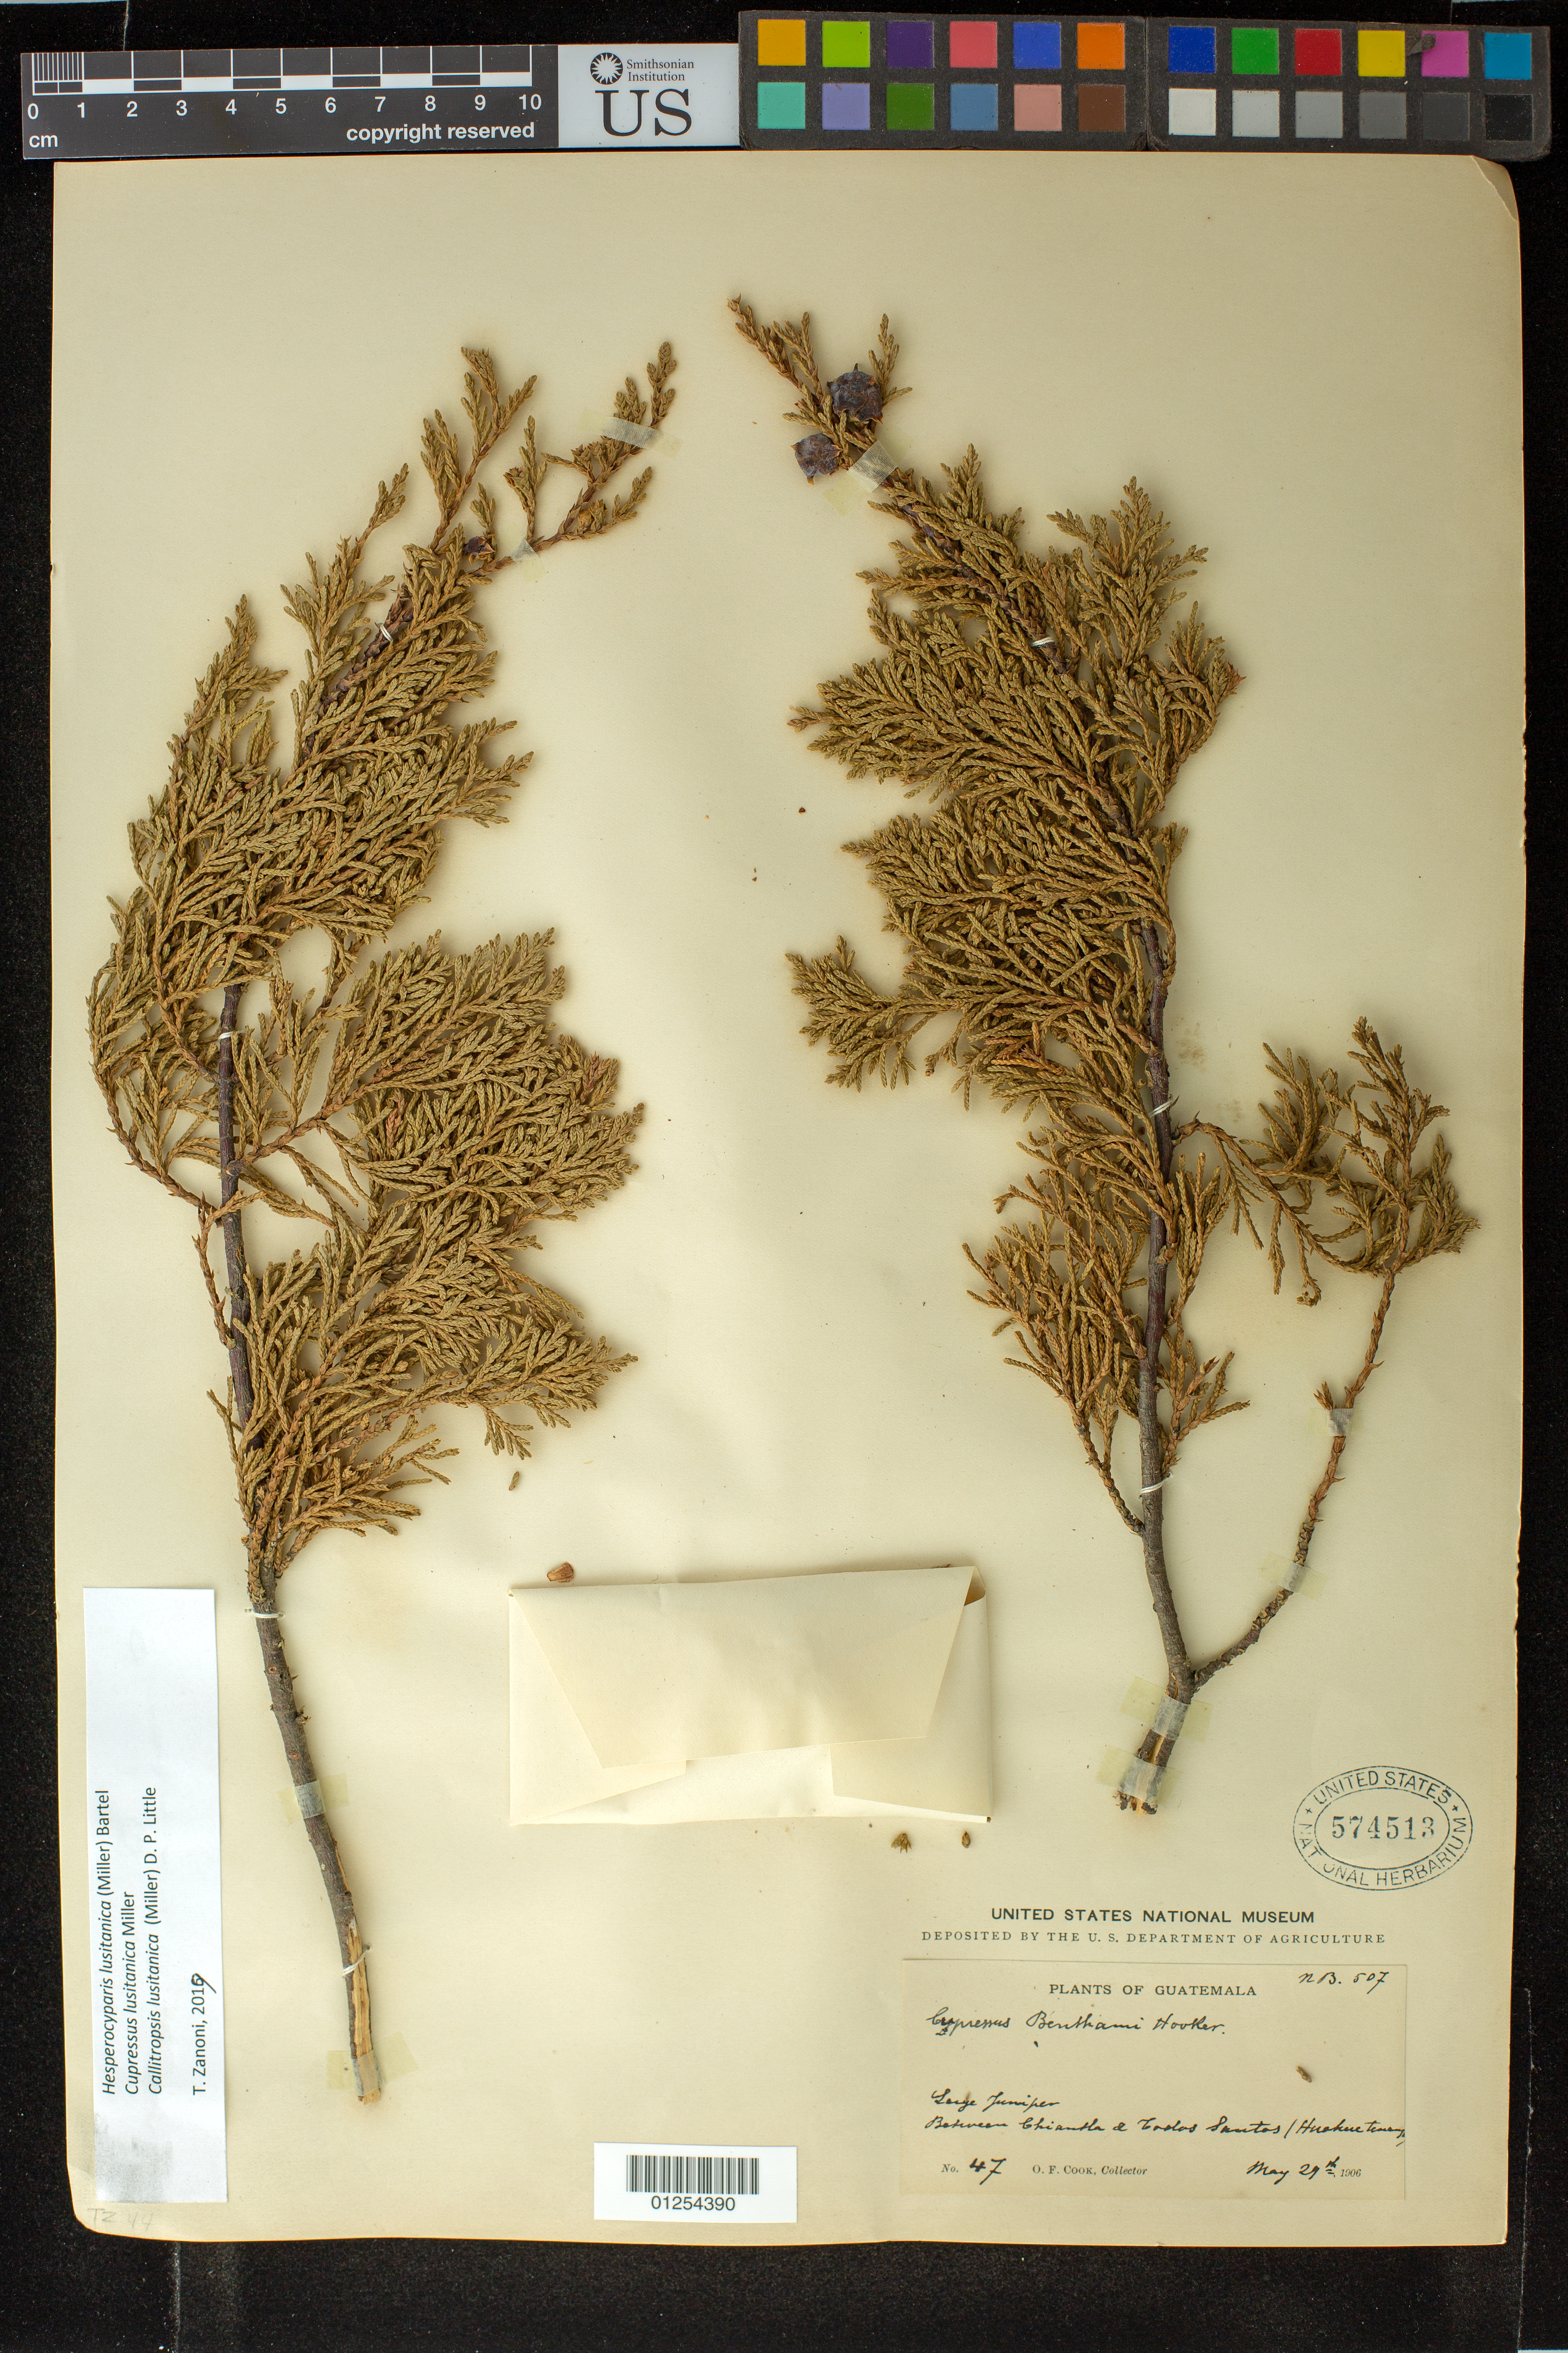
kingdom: Plantae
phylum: Tracheophyta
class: Pinopsida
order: Pinales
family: Cupressaceae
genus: Hesperocyparis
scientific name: Hesperocyparis lusitanica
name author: (Miller) Bartel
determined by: Zanoni, T. A., (NY), New York Botanical Garden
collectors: O. F. Cook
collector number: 47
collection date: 1906-05-29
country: Guatemala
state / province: Huehuetenango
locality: Between Chiantla & Todos Santos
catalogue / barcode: US 574513